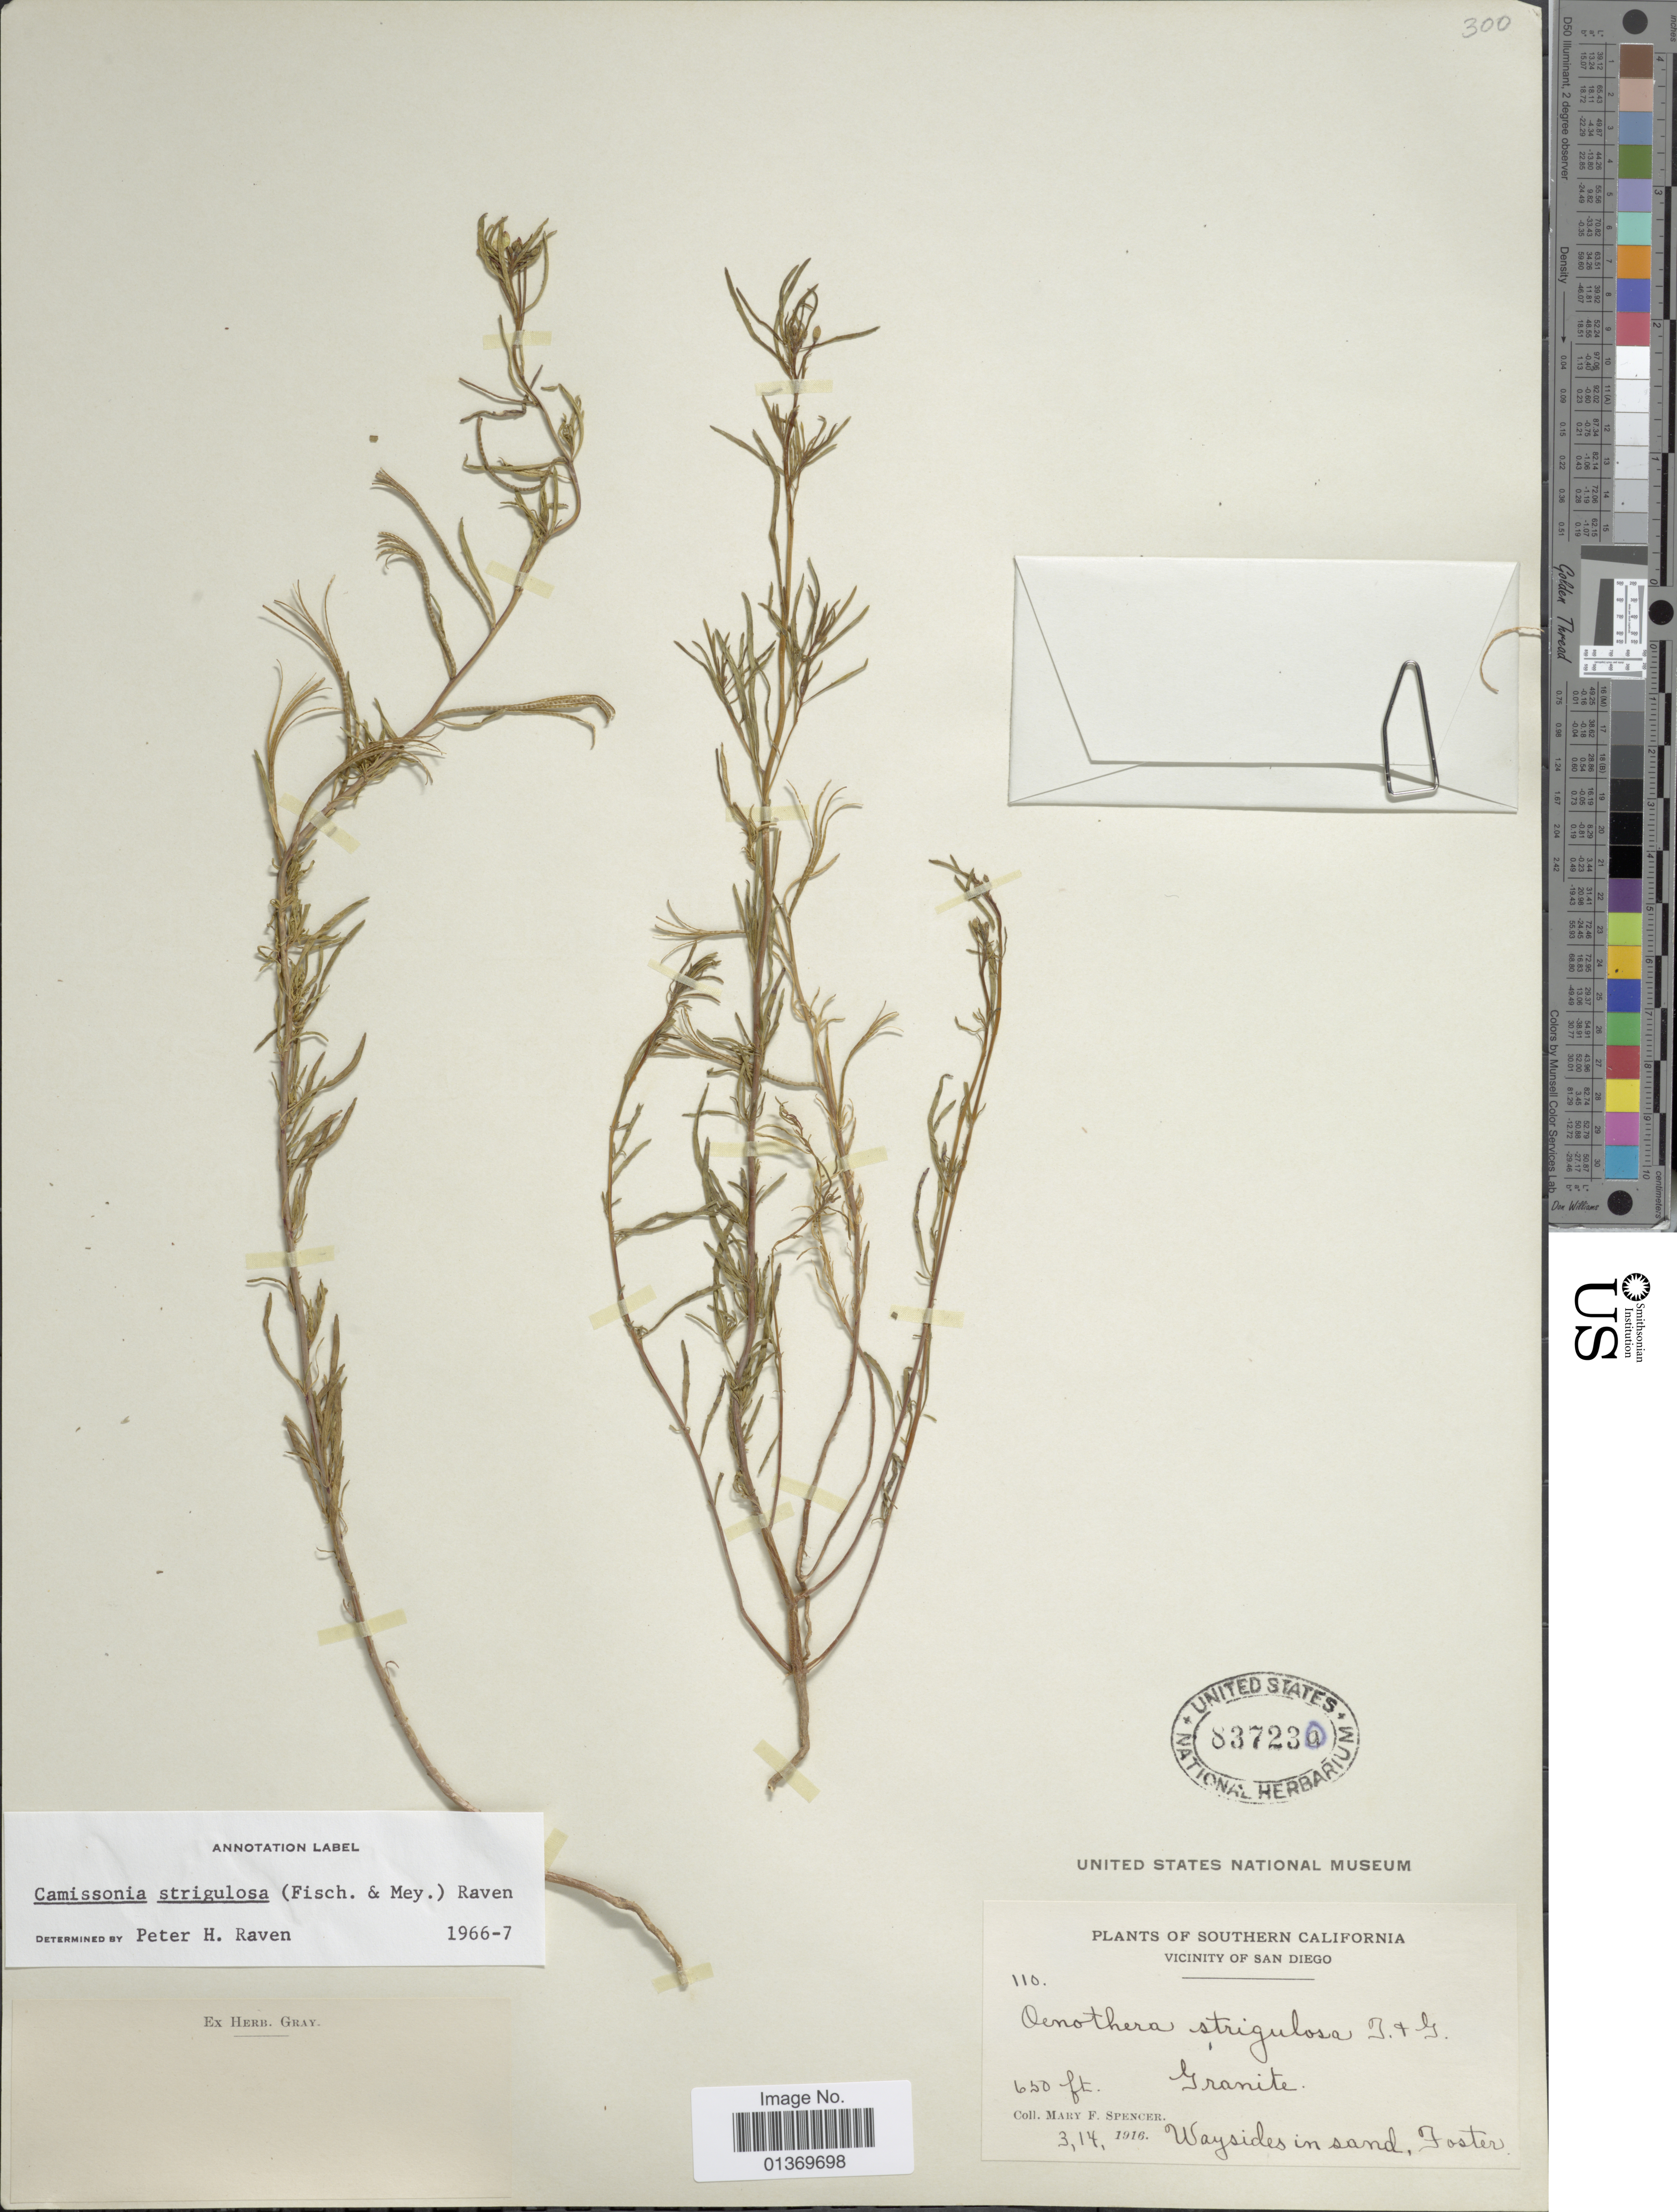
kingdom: Plantae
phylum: Tracheophyta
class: Magnoliopsida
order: Myrtales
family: Onagraceae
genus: Camissonia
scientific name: Camissonia strigulosa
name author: (Fisch. & C.A. Mey.) P.H. Raven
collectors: M. Spencer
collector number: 110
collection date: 1916-03-14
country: United States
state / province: California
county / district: San Diego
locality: Southern California, Vicinity of San Diego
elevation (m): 198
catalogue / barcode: US 837230